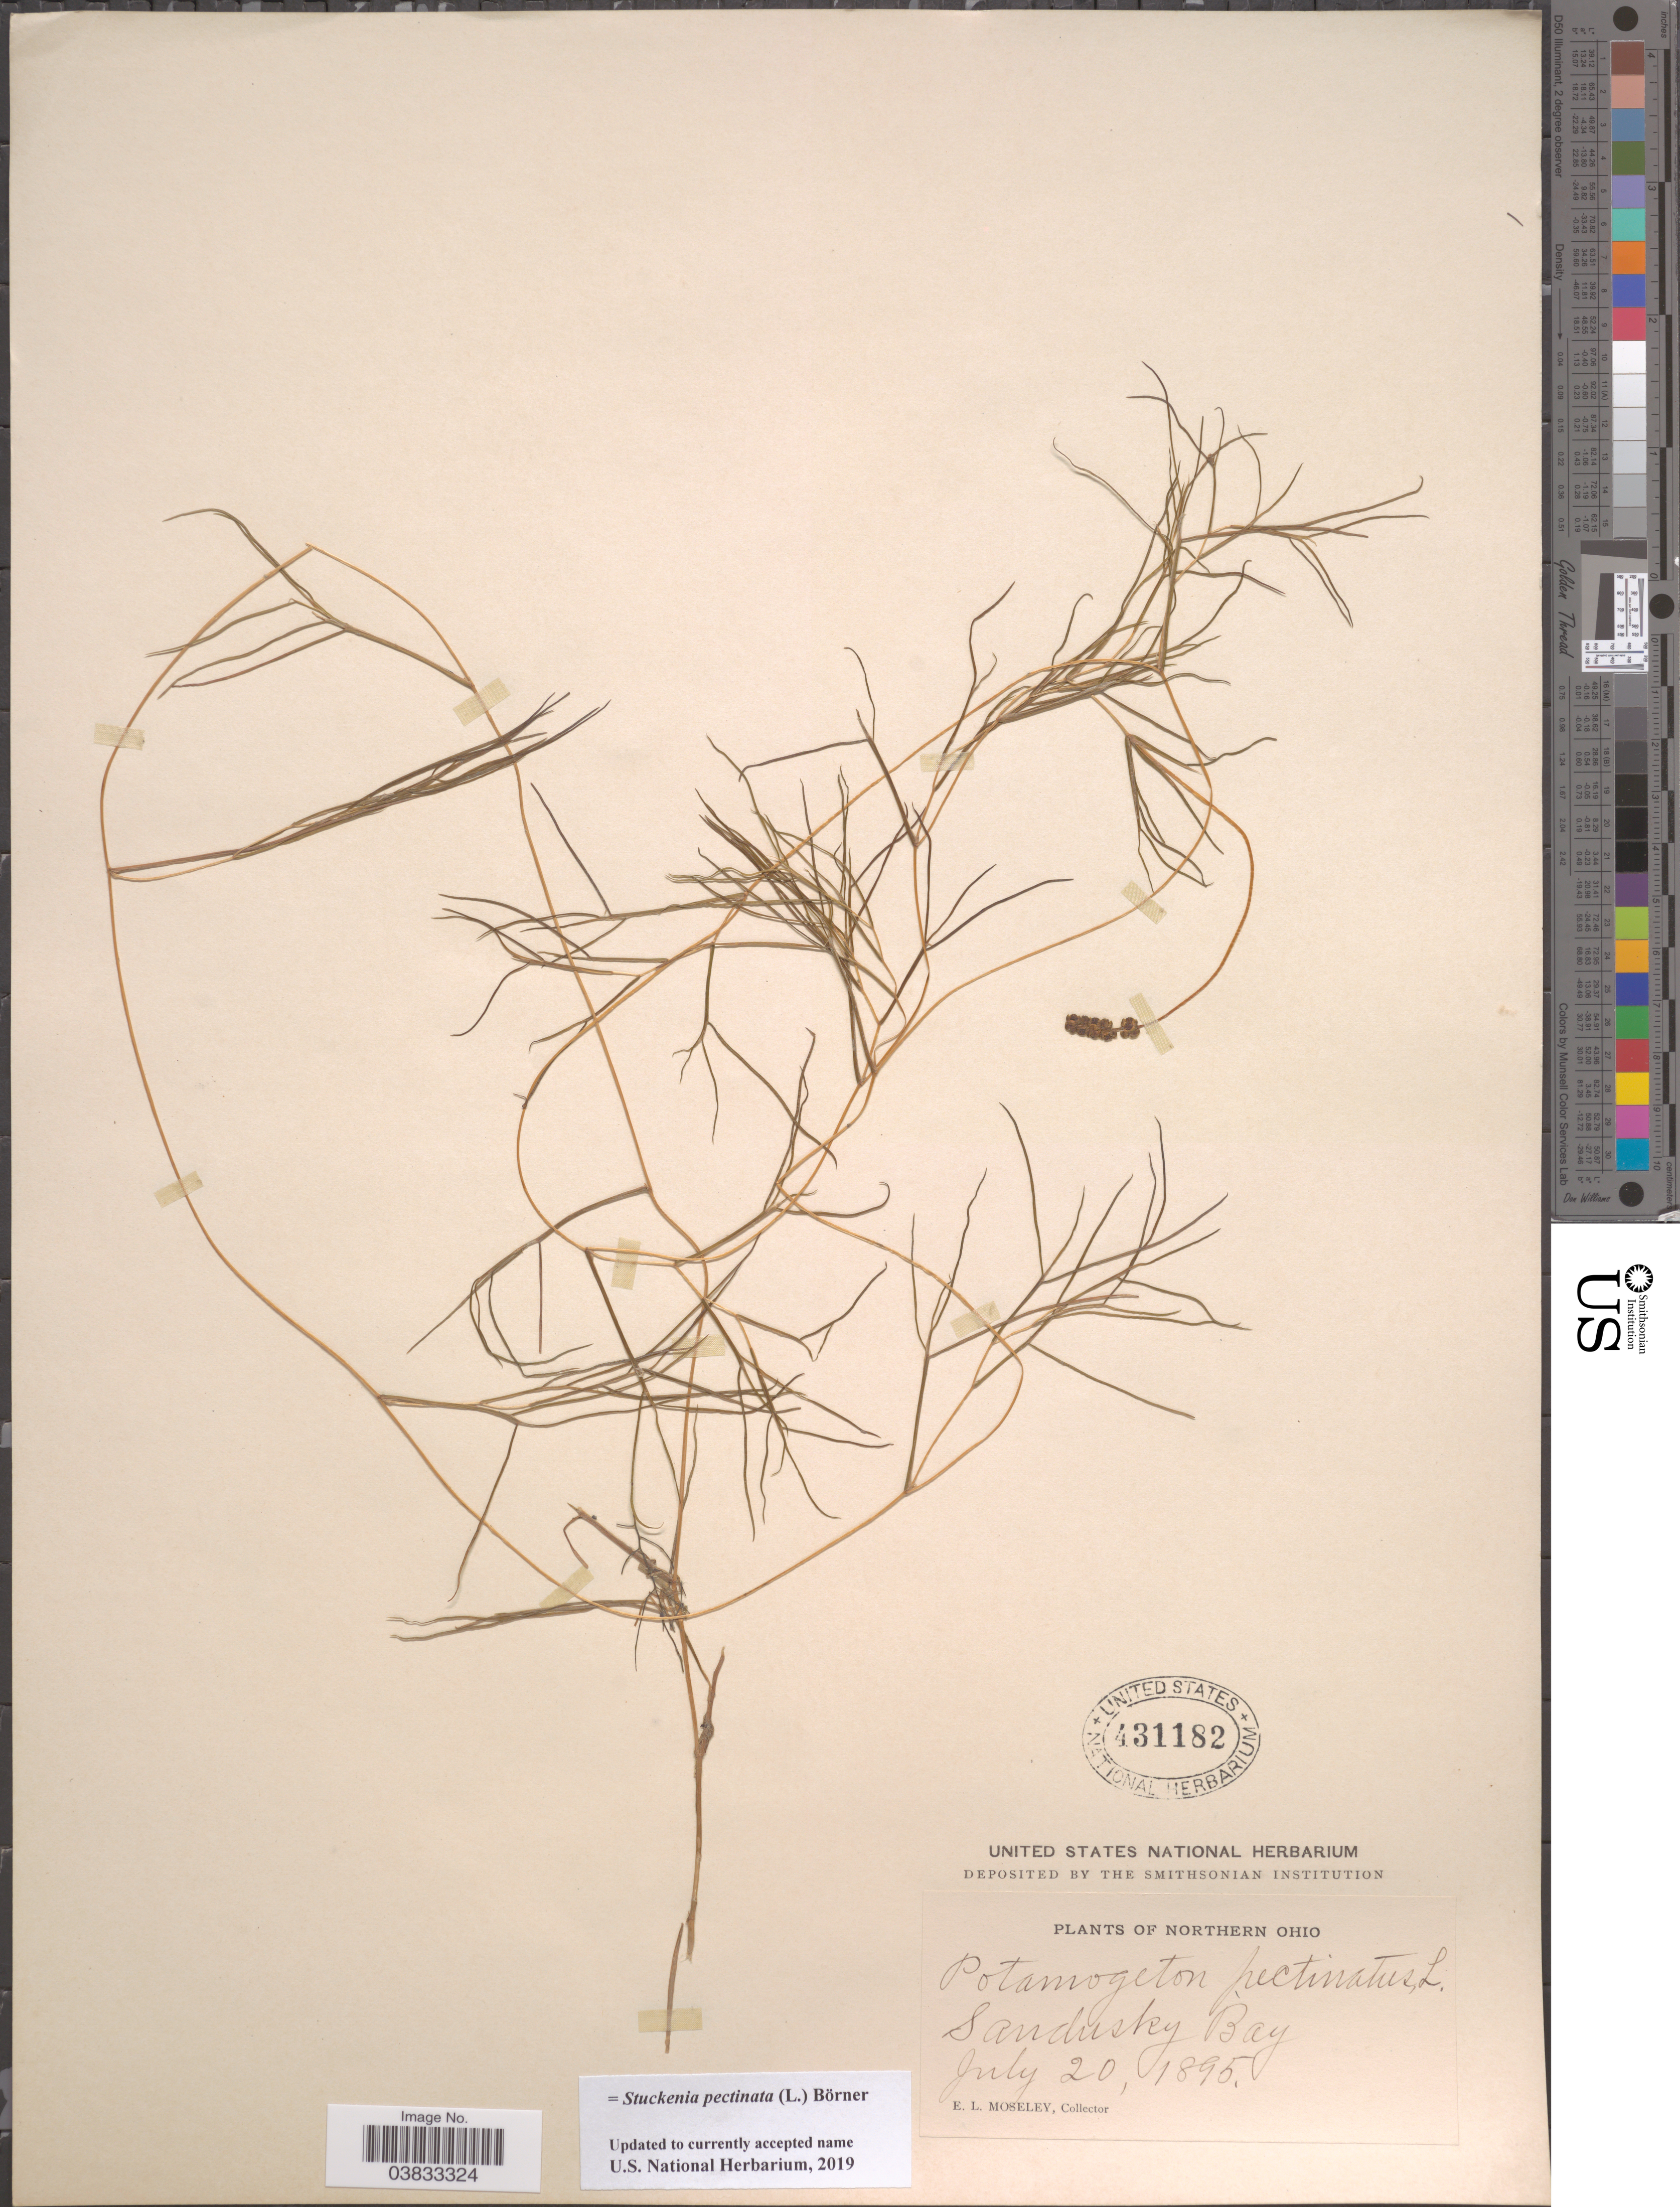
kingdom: Plantae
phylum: Tracheophyta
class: Liliopsida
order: Alismatales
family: Potamogetonaceae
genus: Stuckenia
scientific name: Stuckenia pectinata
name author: (L.) Börner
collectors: E. Moseley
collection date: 1895-07-20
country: United States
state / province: Ohio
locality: Northern Ohio. Sandusky Bay.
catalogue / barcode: US 431182